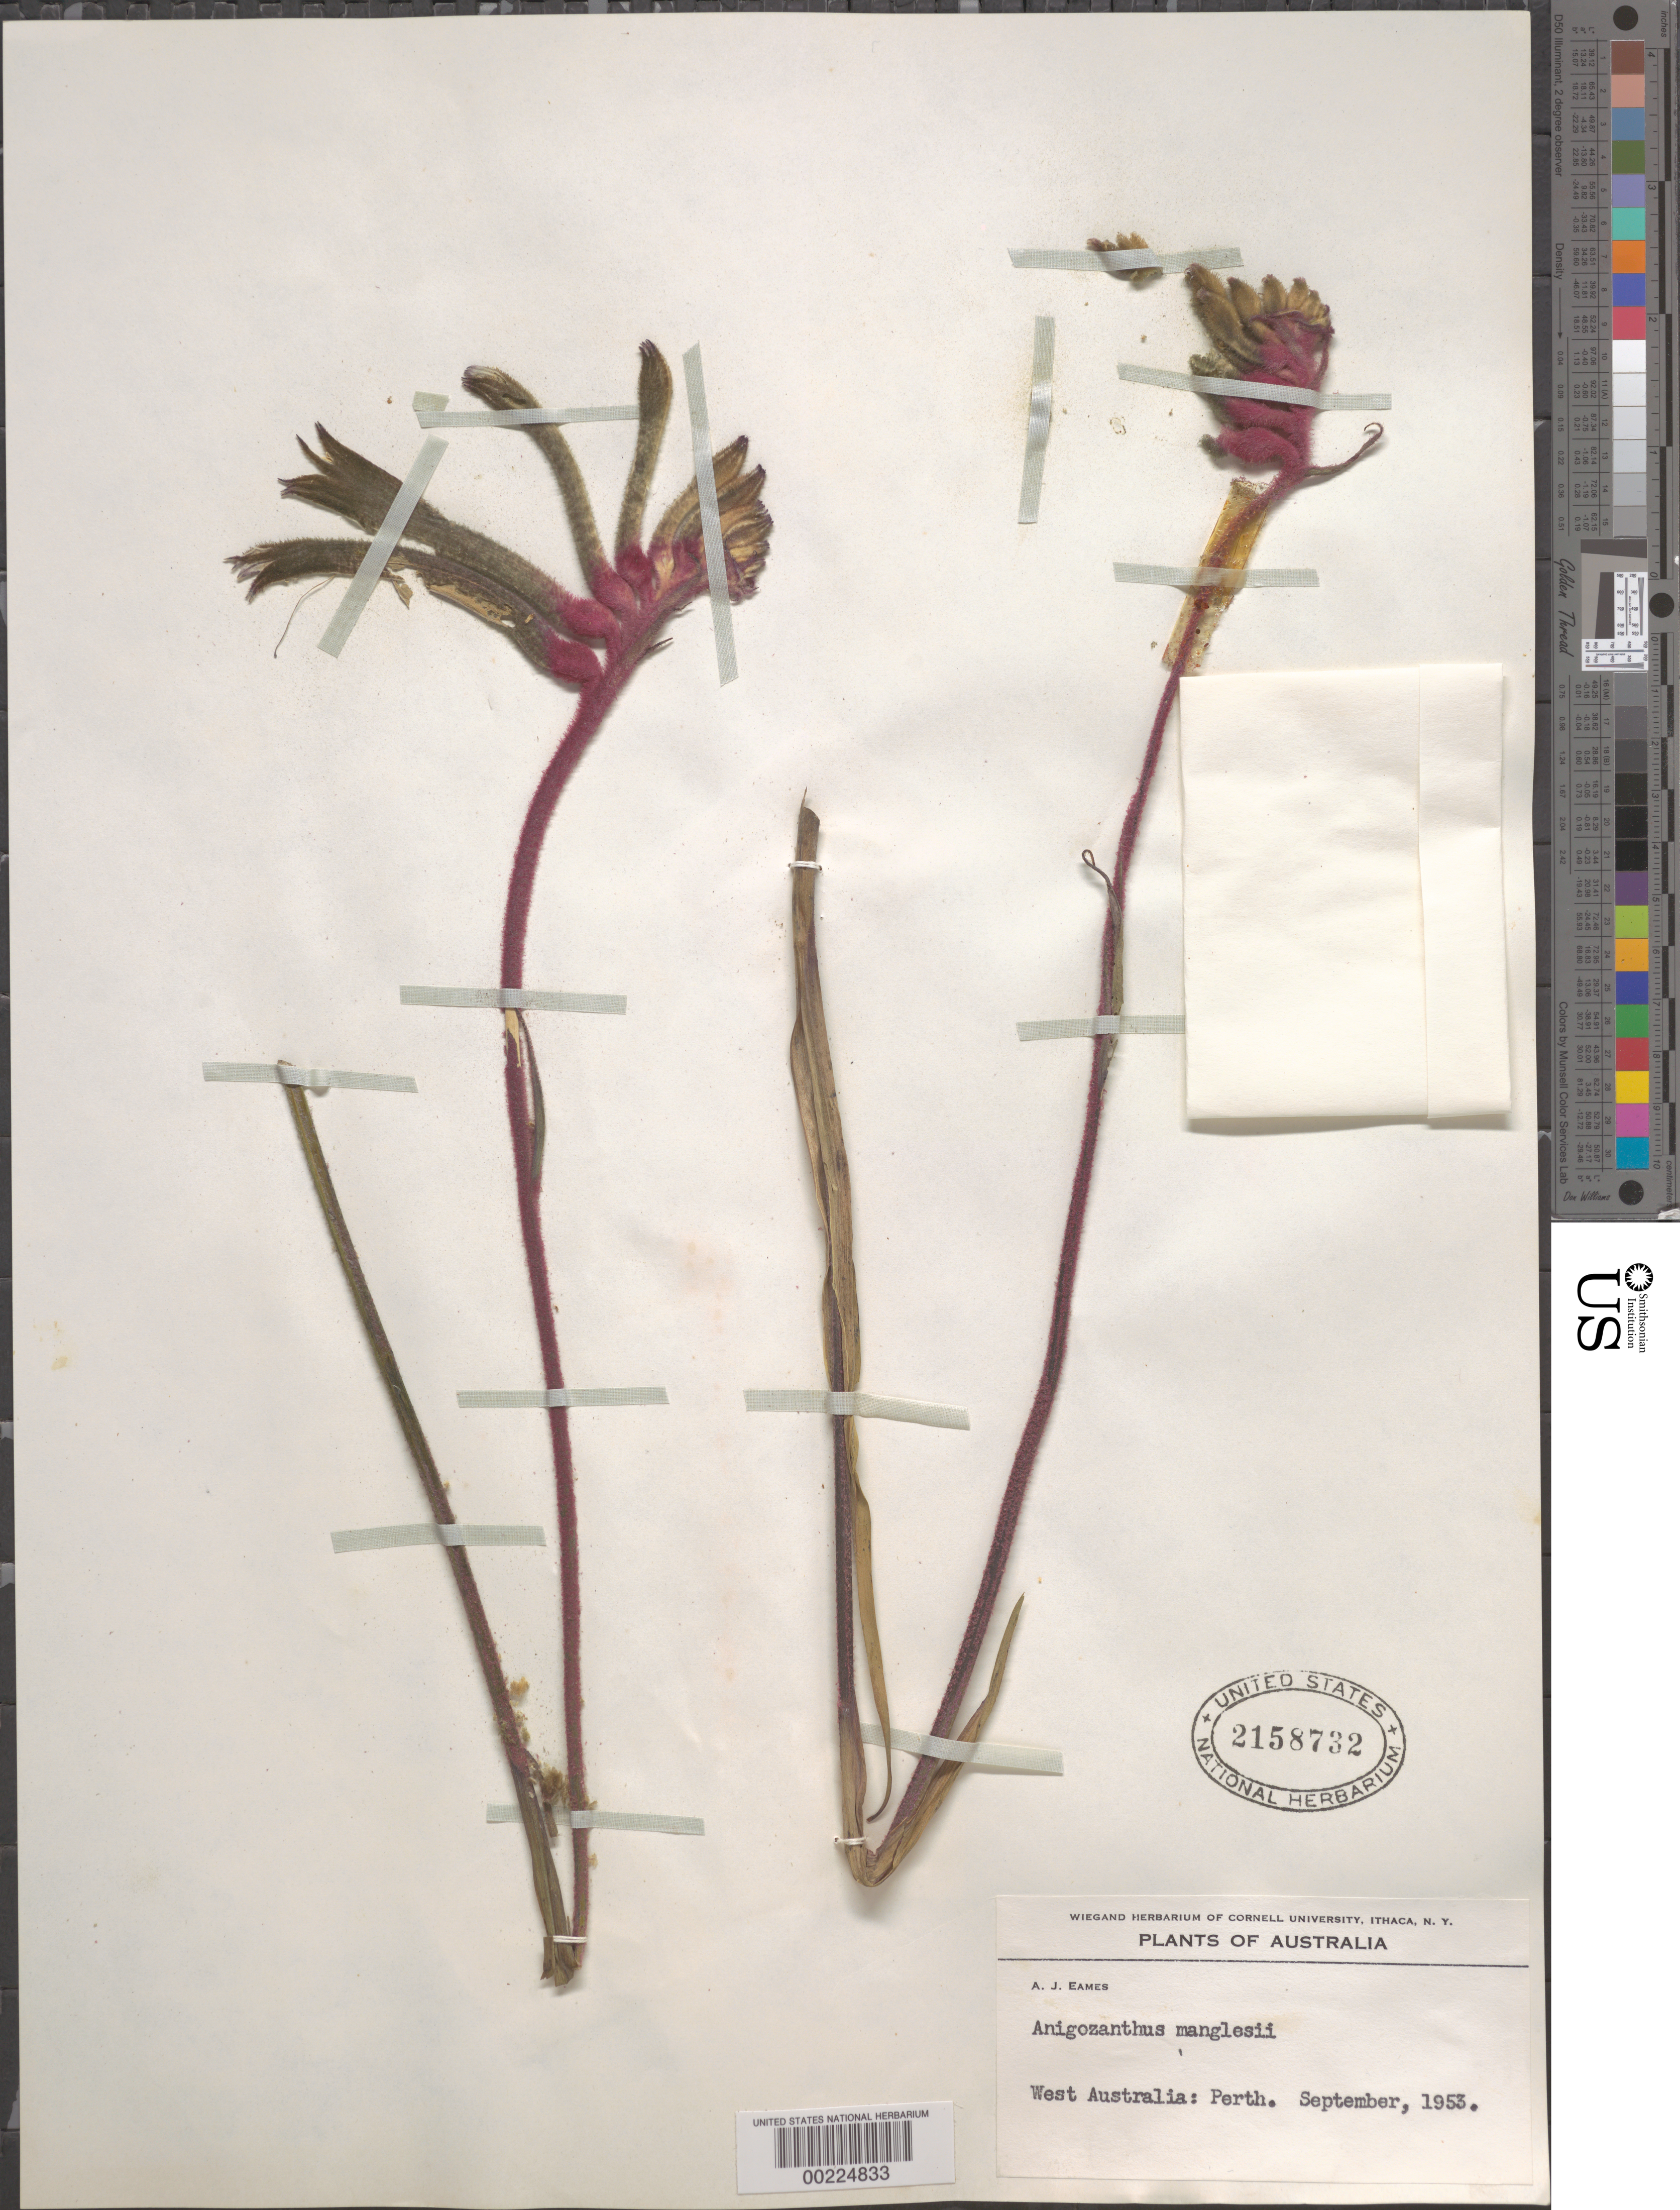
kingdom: Plantae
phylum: Tracheophyta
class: Liliopsida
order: Commelinales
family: Haemodoraceae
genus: Anigozanthos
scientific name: Anigozanthos manglesii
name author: D. Don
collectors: A. J. Eames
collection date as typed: Sep 1953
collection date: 1953-09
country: Australia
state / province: Western Australia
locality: Perth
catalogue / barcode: US 2158732